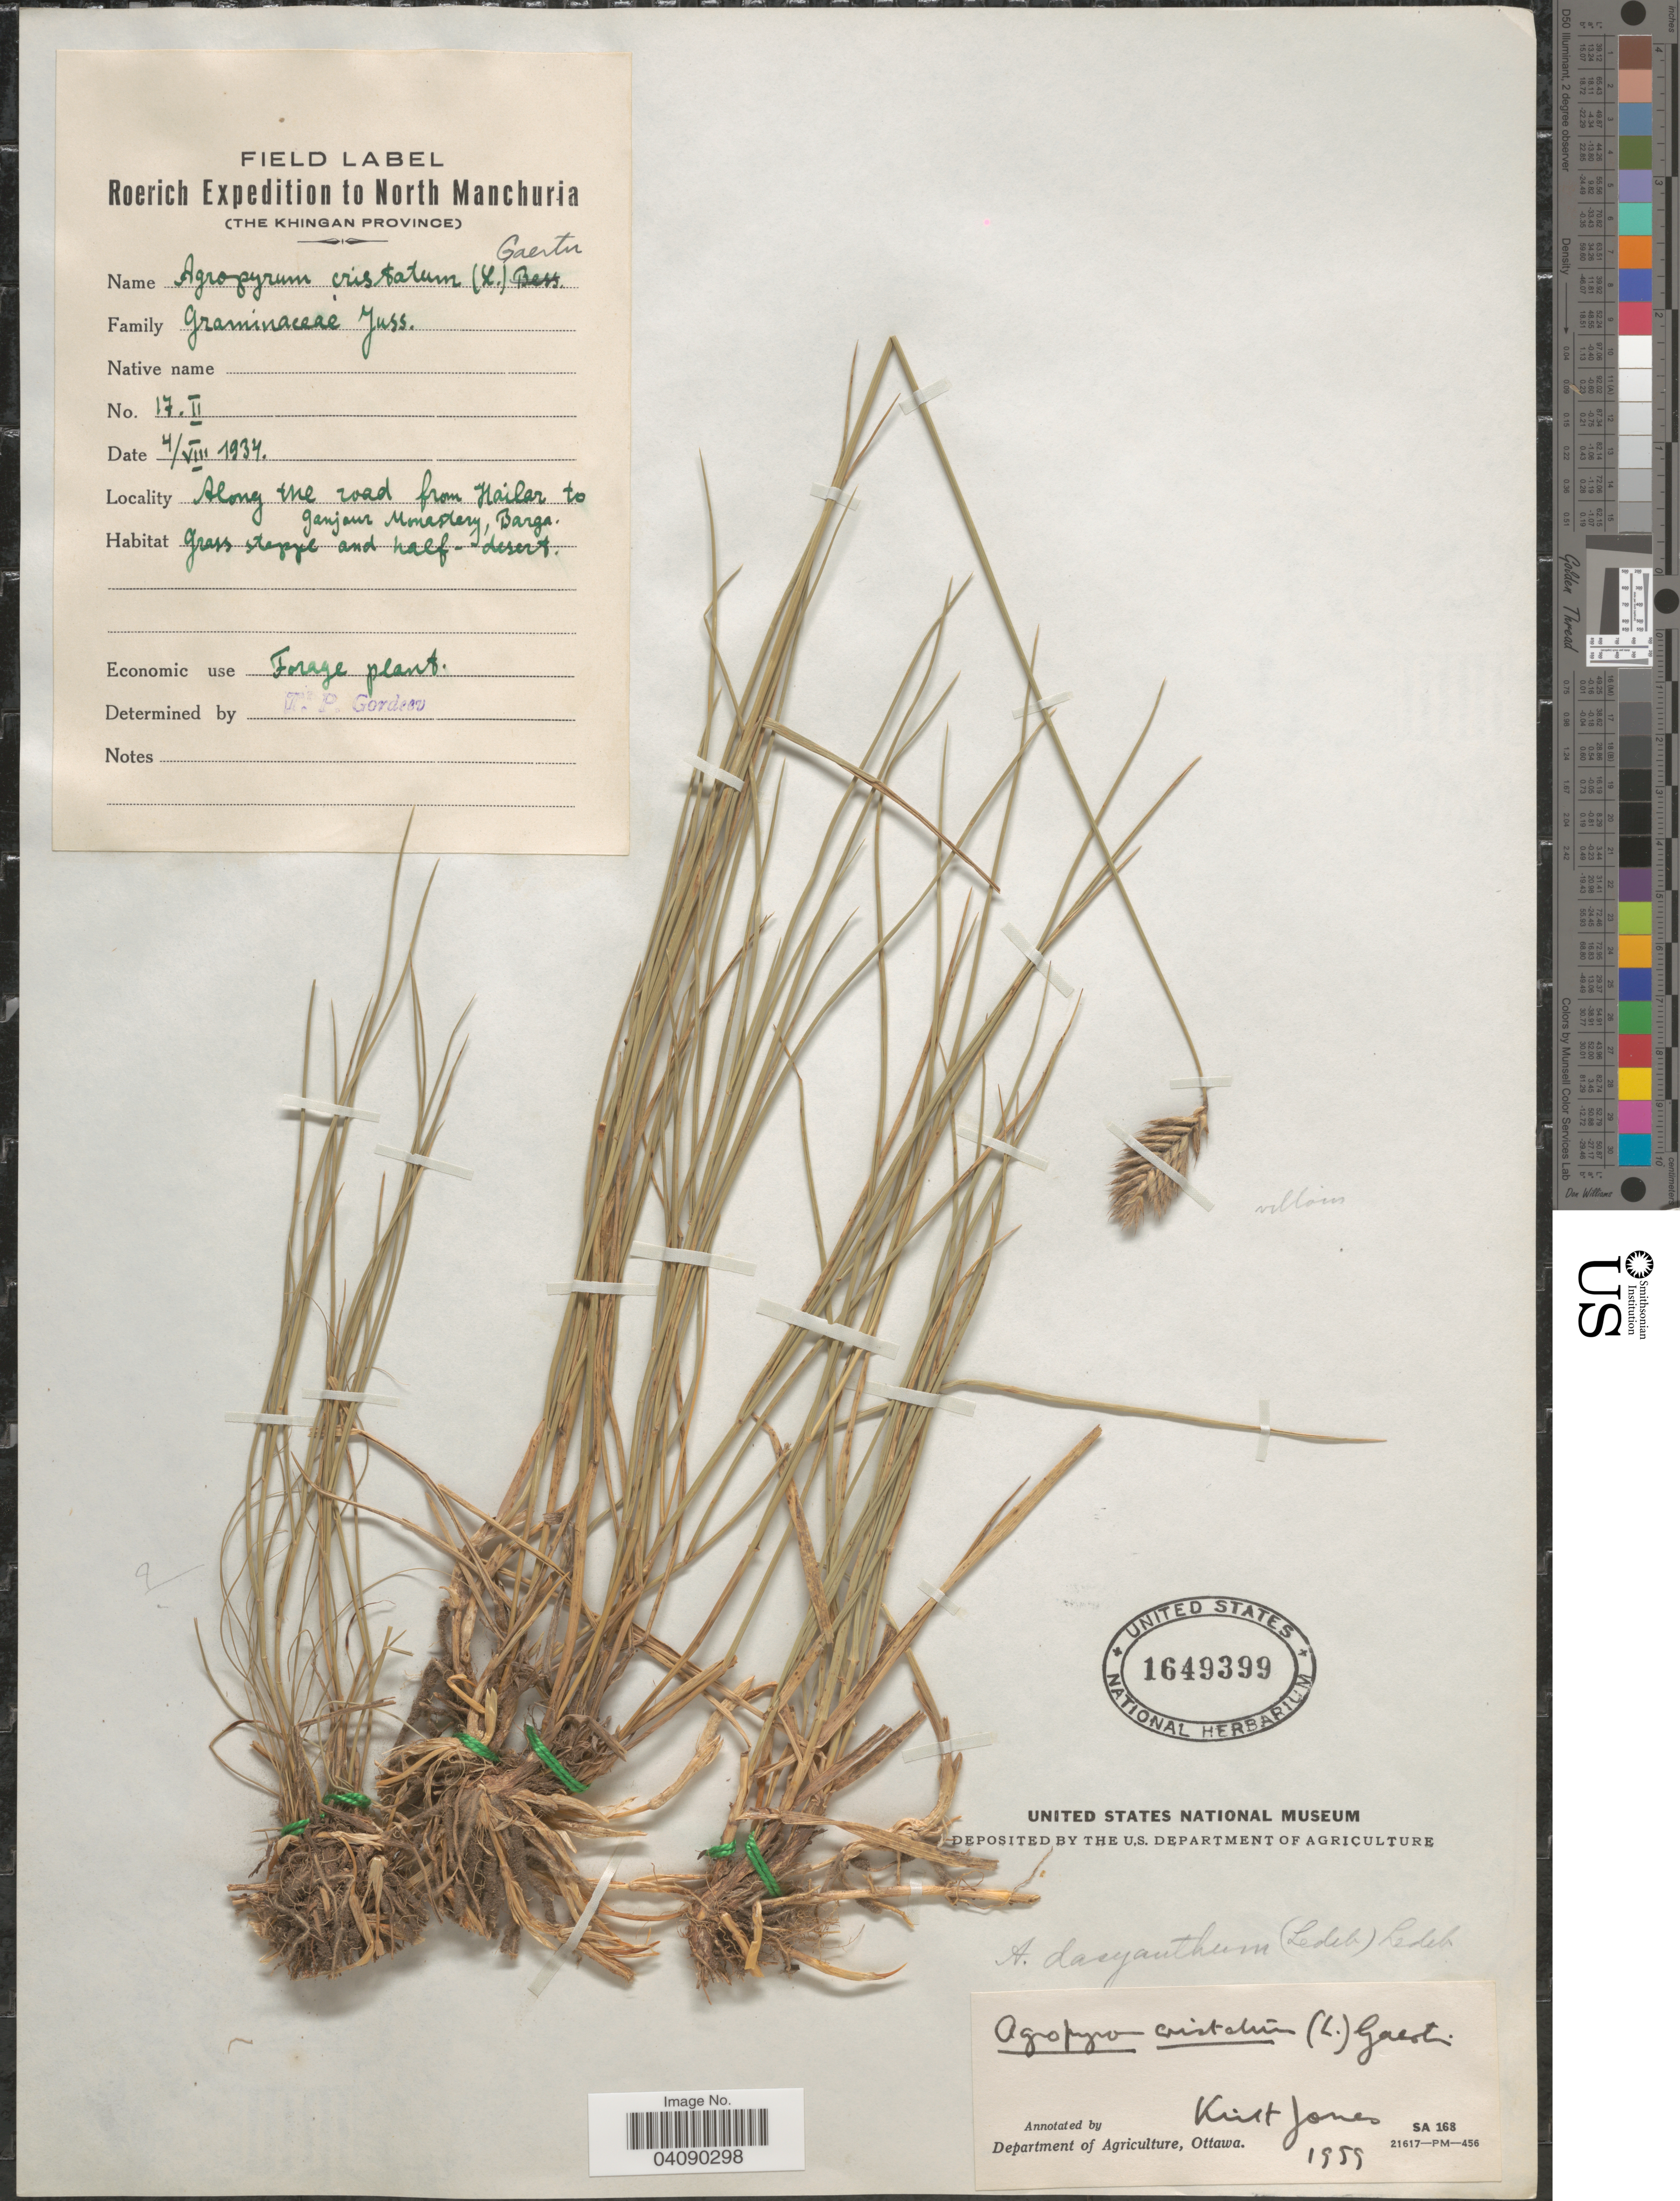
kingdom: Plantae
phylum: Tracheophyta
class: Liliopsida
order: Poales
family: Poaceae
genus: Agropyron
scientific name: Agropyron dasyanthum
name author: Ledeb.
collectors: Roerich Expedition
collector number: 17.II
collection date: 1934-08-04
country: China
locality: North Manchuria (The Khingan Province). Along the road from Hailar to Ganjaur Monastery, Barga.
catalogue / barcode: US 1649399